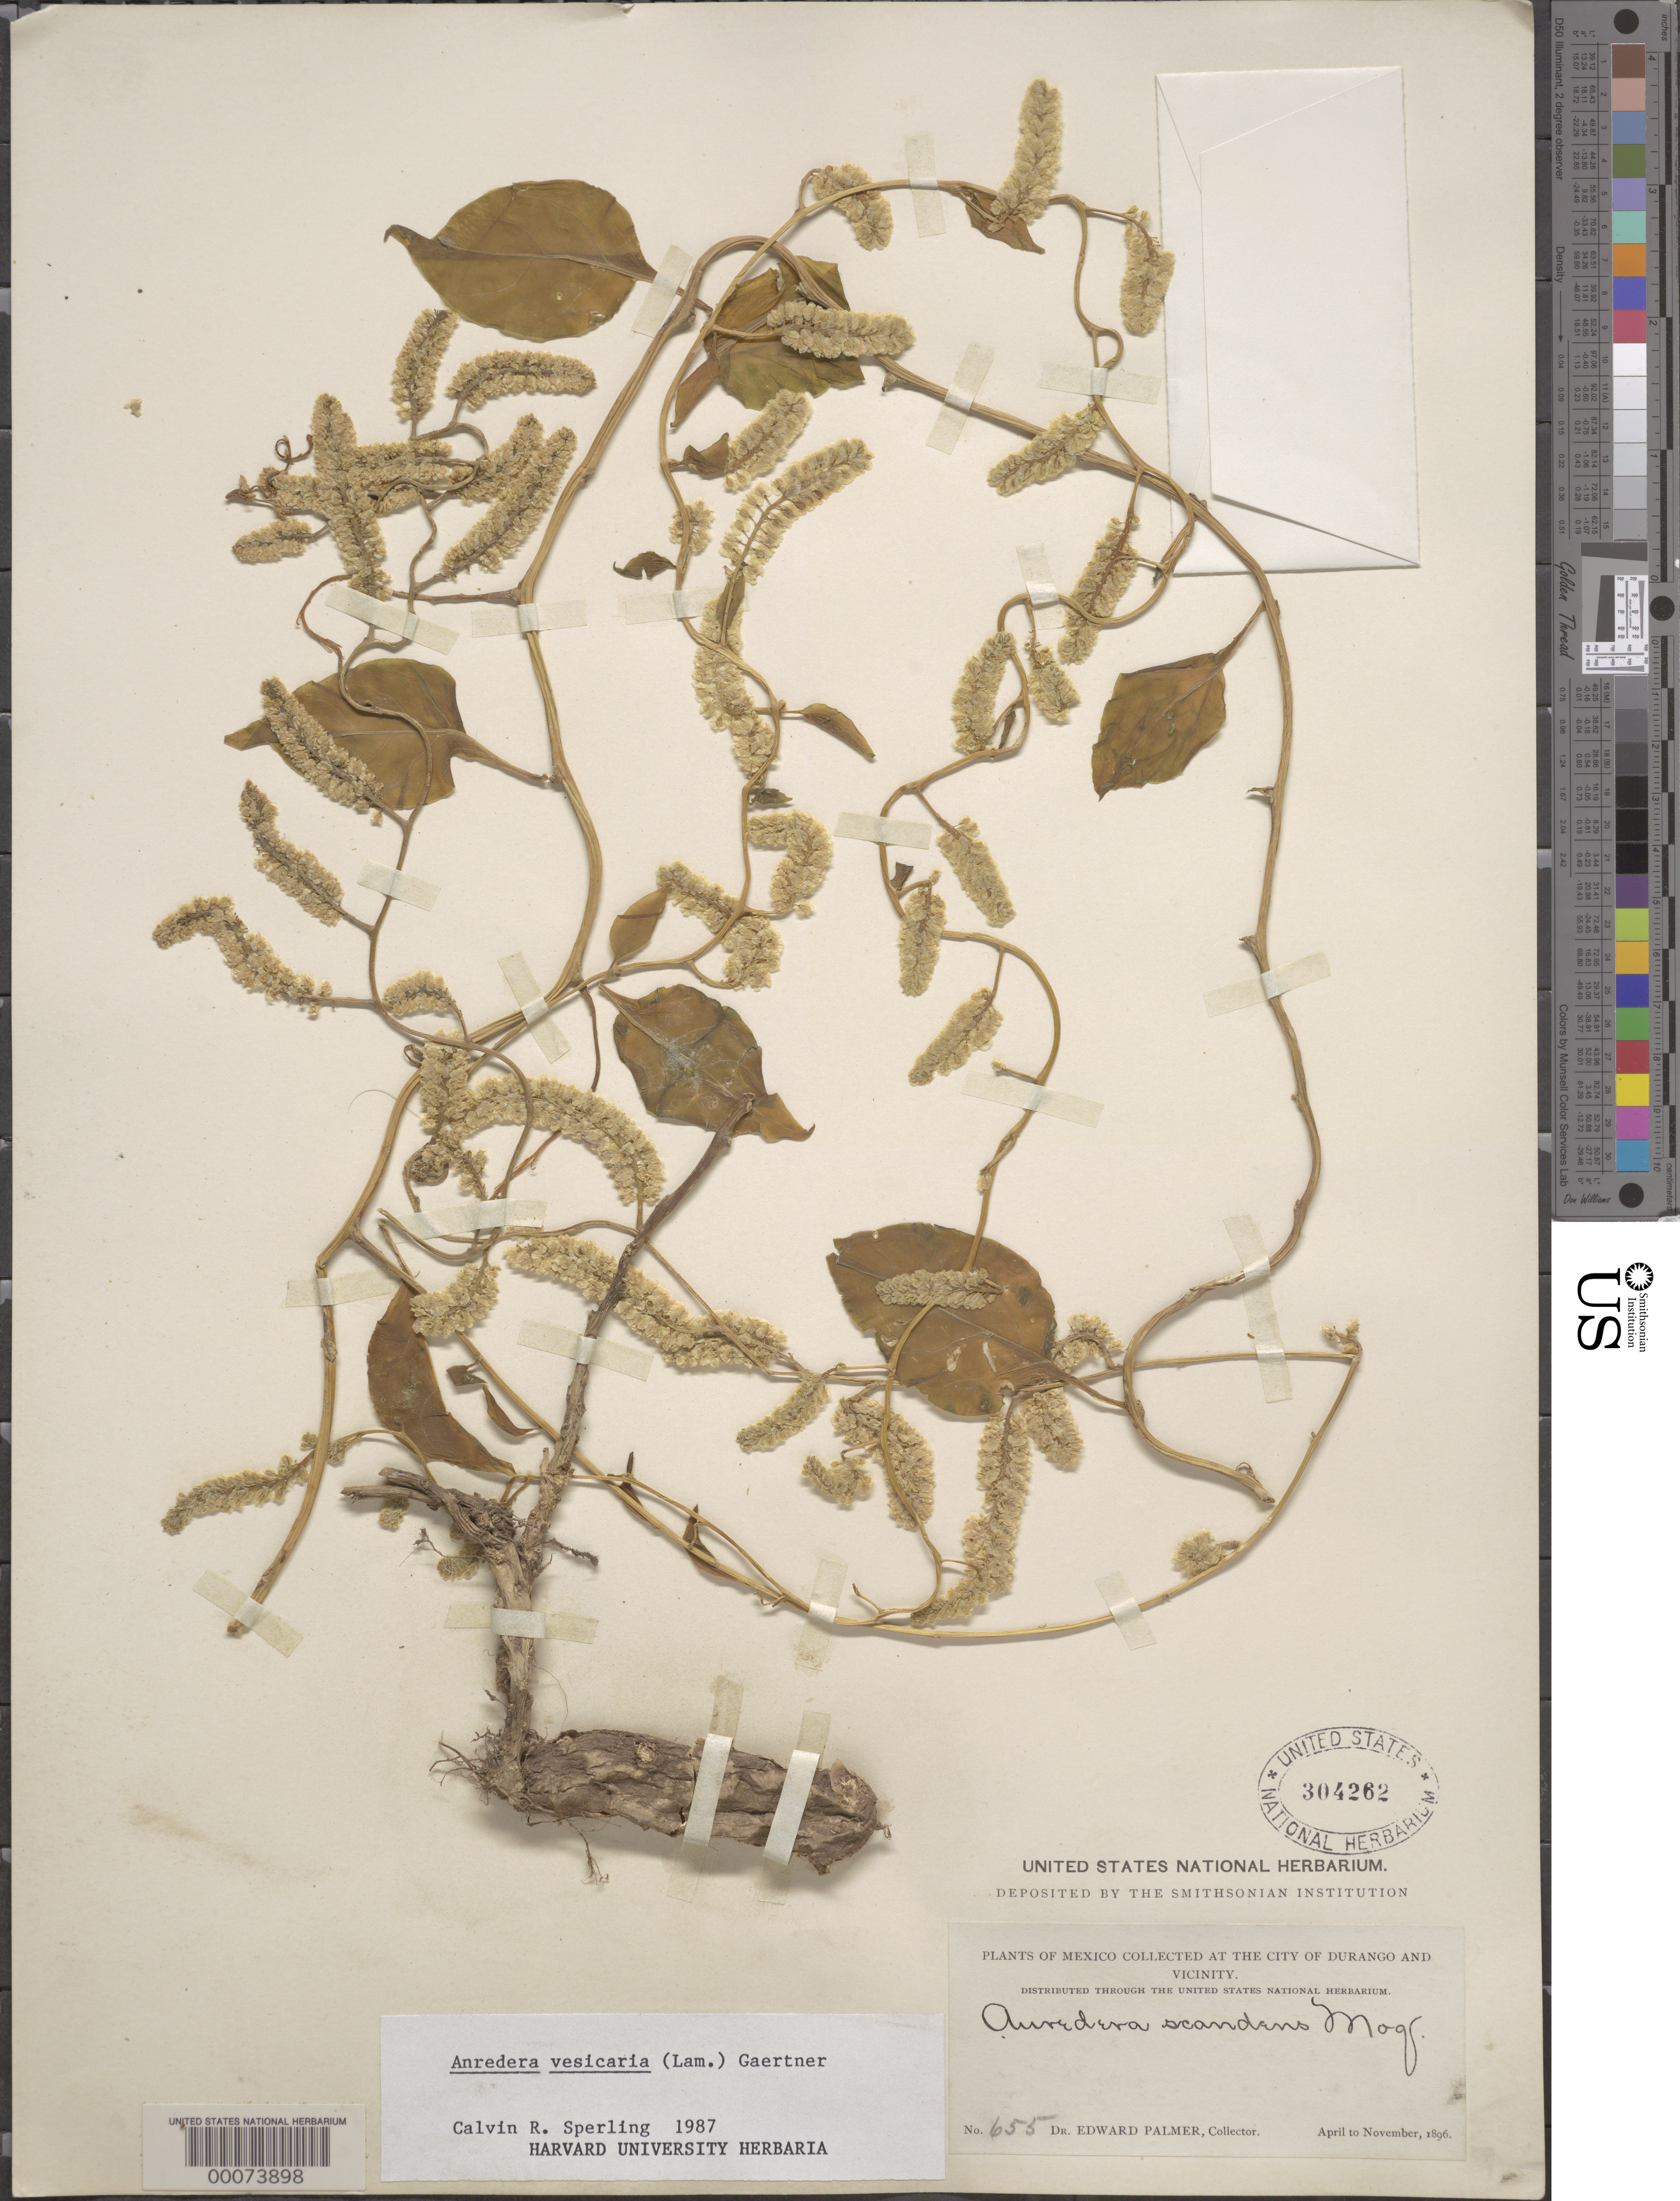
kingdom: Plantae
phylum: Tracheophyta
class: Magnoliopsida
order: Caryophyllales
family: Basellaceae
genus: Anredera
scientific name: Anredera vesicaria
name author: (Lam.) C.F. Gaertn.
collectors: E. Palmer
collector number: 655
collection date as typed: Apr 1896 to -- Nov 1896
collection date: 1896-04/1896-11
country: Mexico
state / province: Durango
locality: At the city of Durango and vicinity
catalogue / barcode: US 304262